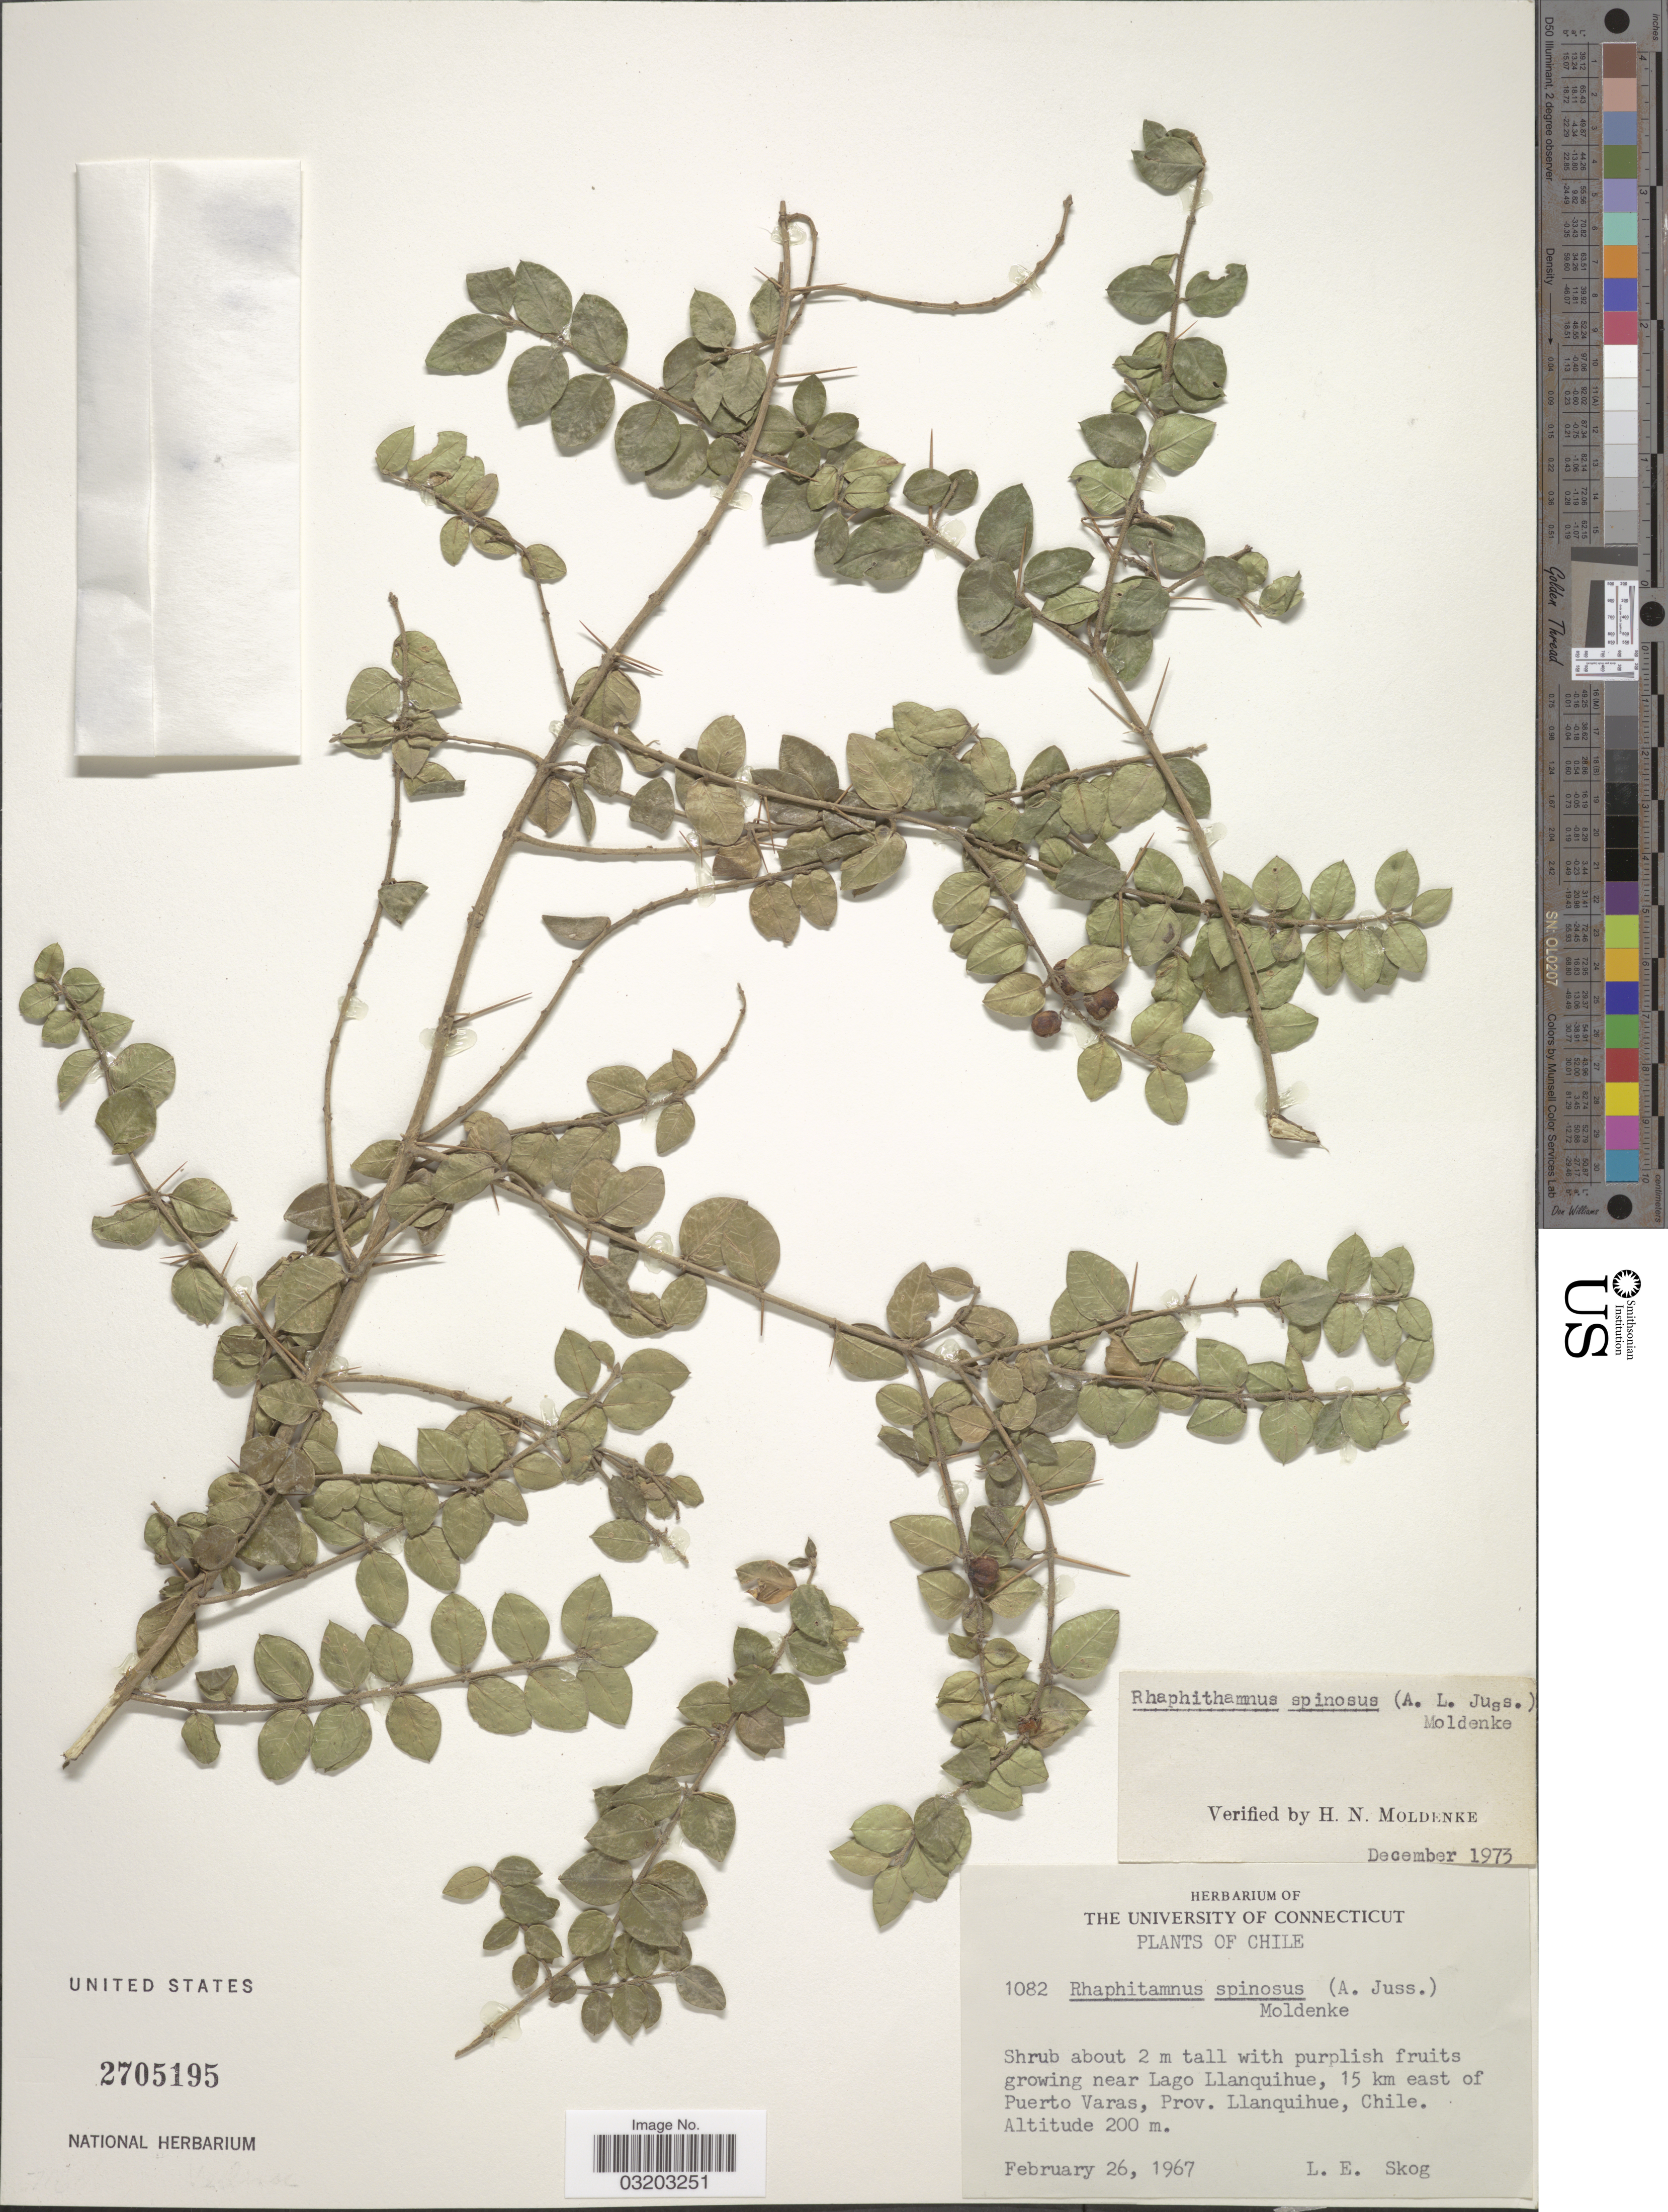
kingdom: Plantae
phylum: Tracheophyta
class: Magnoliopsida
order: Lamiales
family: Verbenaceae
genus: Rhaphithamnus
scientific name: Rhaphithamnus spinosus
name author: (Juss.) Moldenke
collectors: L. E. Skog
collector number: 1082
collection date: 1967-02-26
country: Chile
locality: Near Lago Llanquihue, 15 km east of Puerto Varas, Prov. Llanquihue.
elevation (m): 200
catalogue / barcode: US 2705195